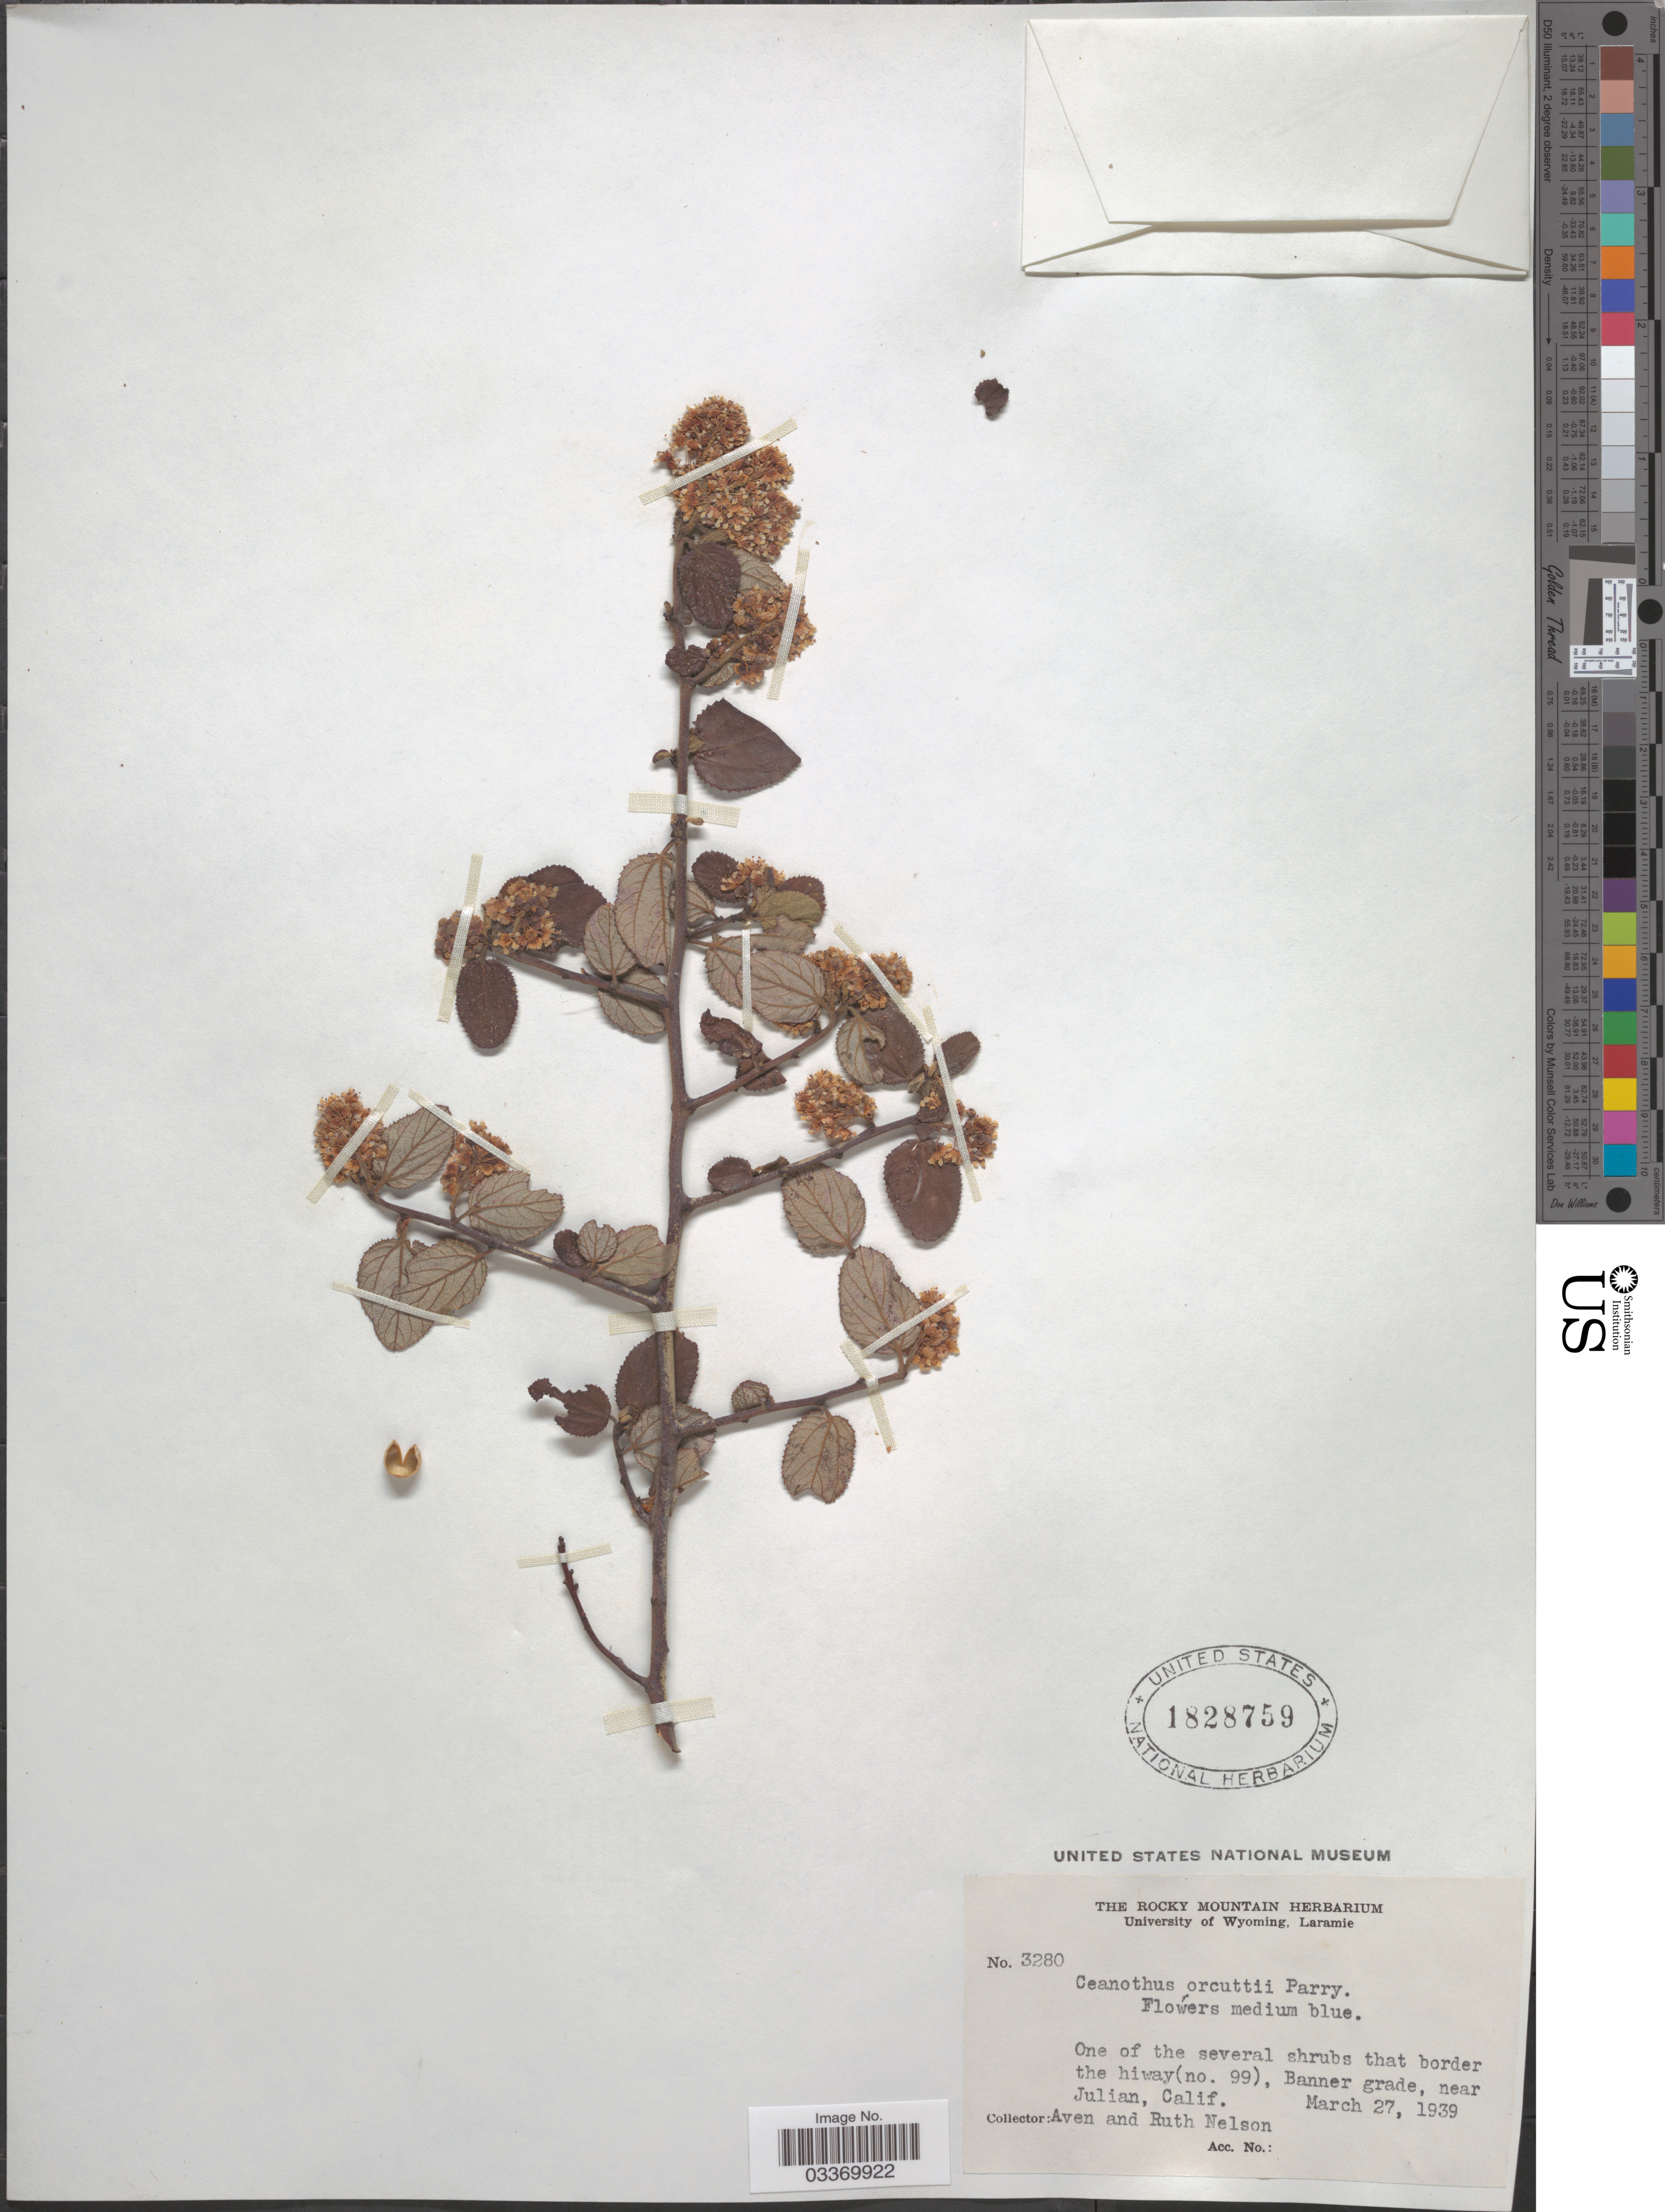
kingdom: Plantae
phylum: Tracheophyta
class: Magnoliopsida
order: Rosales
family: Rhamnaceae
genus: Ceanothus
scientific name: Ceanothus orcuttii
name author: Parry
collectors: A. Nelson & R. A. Nelson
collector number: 3280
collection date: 1939-03-27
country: United States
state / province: California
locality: One of the several shrubs that border the hiway (no. 99), Banner grade, near Julian.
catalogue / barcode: US 1828759